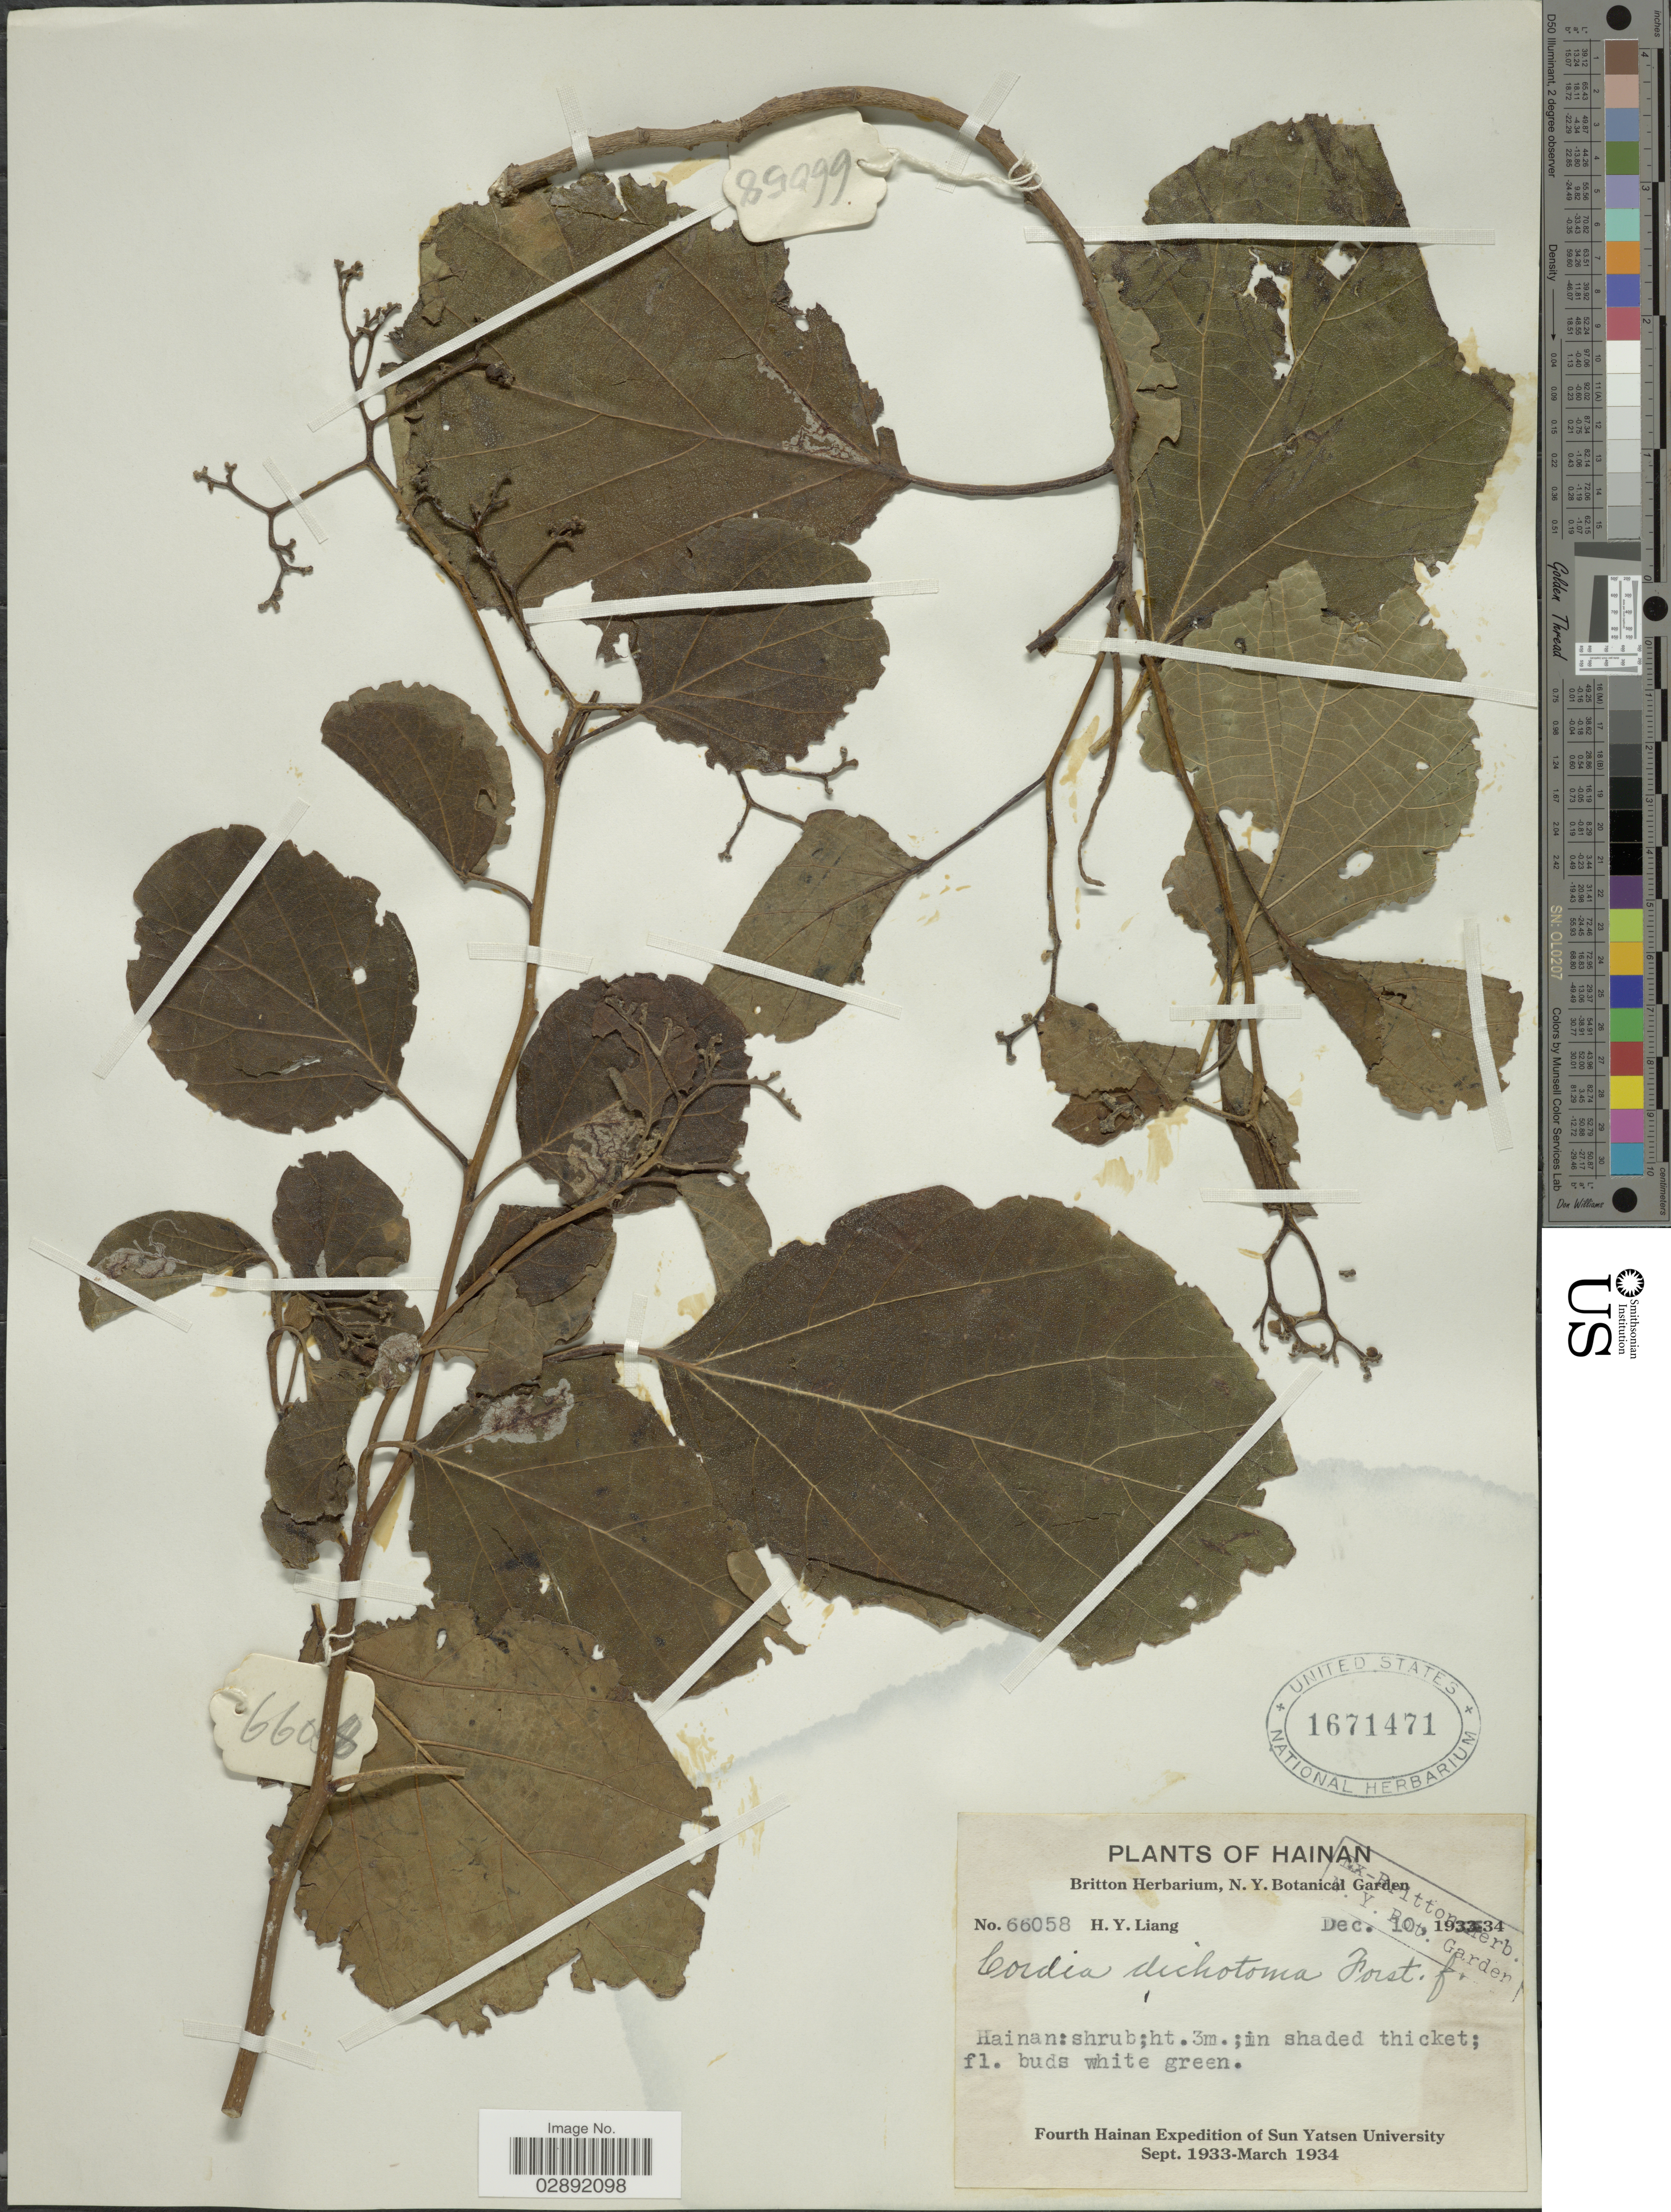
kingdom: Plantae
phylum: Tracheophyta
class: Magnoliopsida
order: Boraginales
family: Cordiaceae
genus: Cordia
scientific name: Cordia dichotoma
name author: G. Forst.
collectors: H. Y. Liang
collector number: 66058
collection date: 1934-12-10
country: China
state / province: Hainan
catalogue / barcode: US 1671471